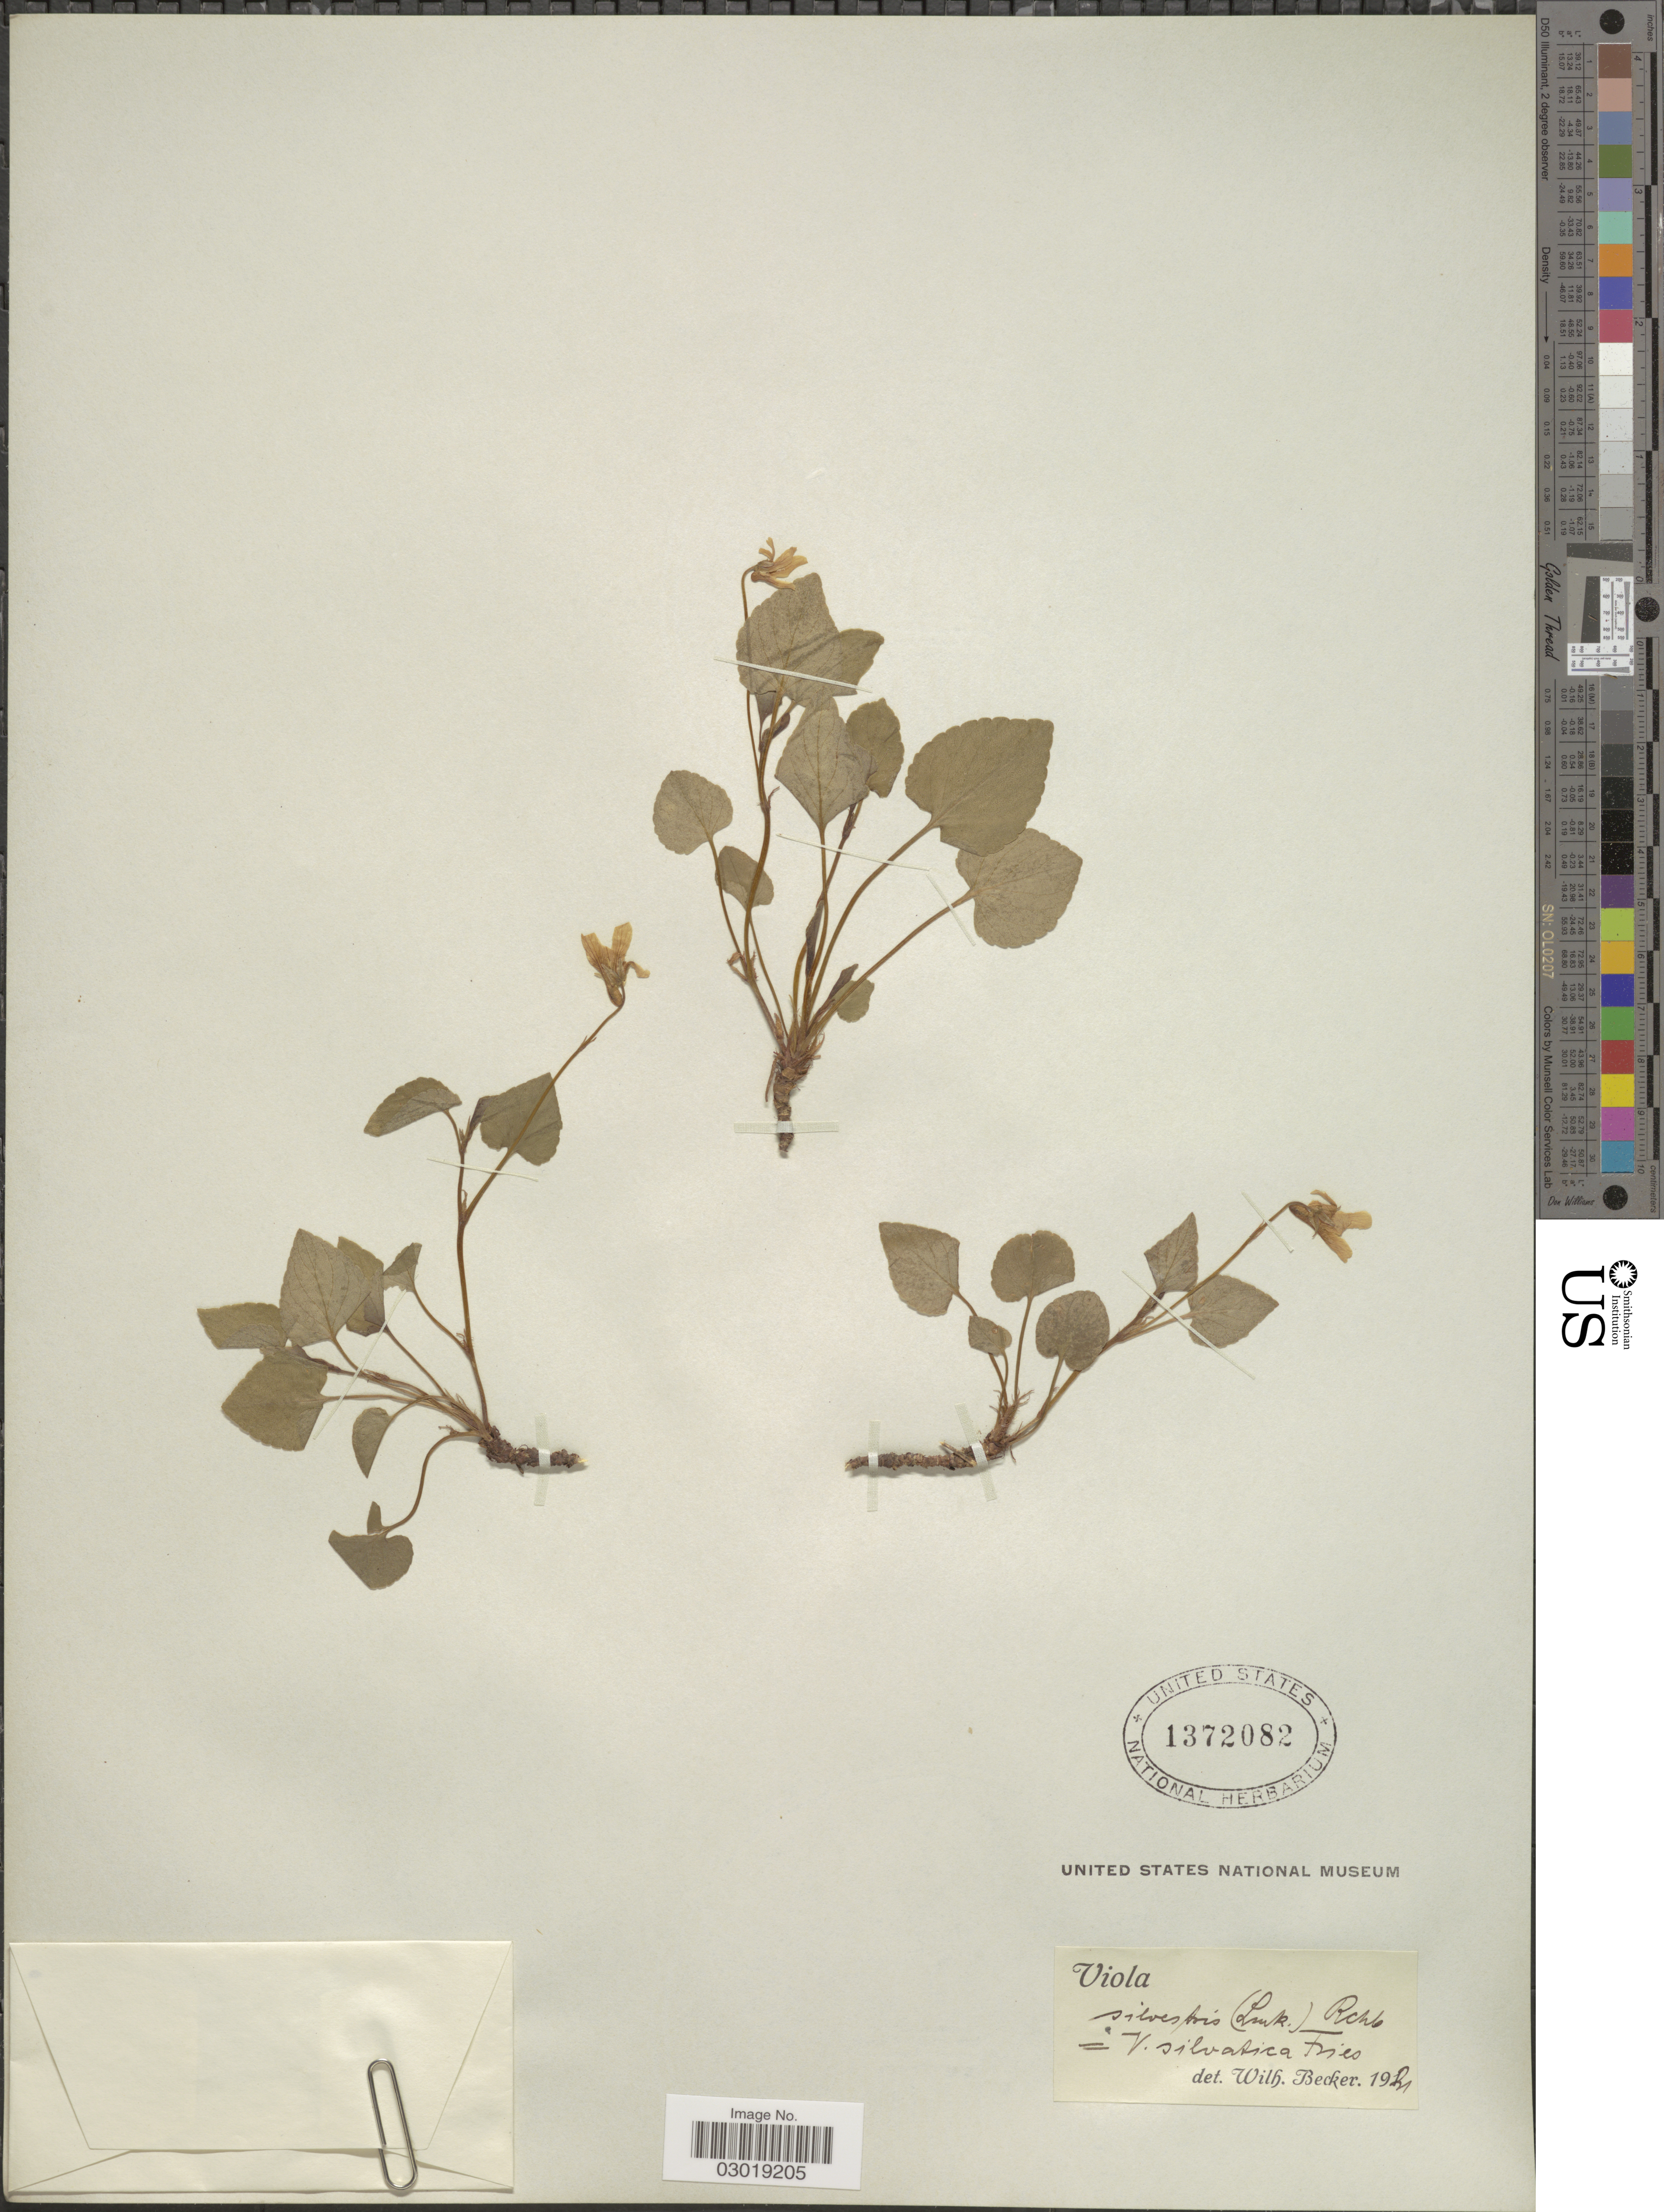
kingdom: Plantae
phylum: Tracheophyta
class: Magnoliopsida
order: Malpighiales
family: Violaceae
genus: Viola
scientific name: Viola sylvestris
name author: Lam.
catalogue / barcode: US 1372082